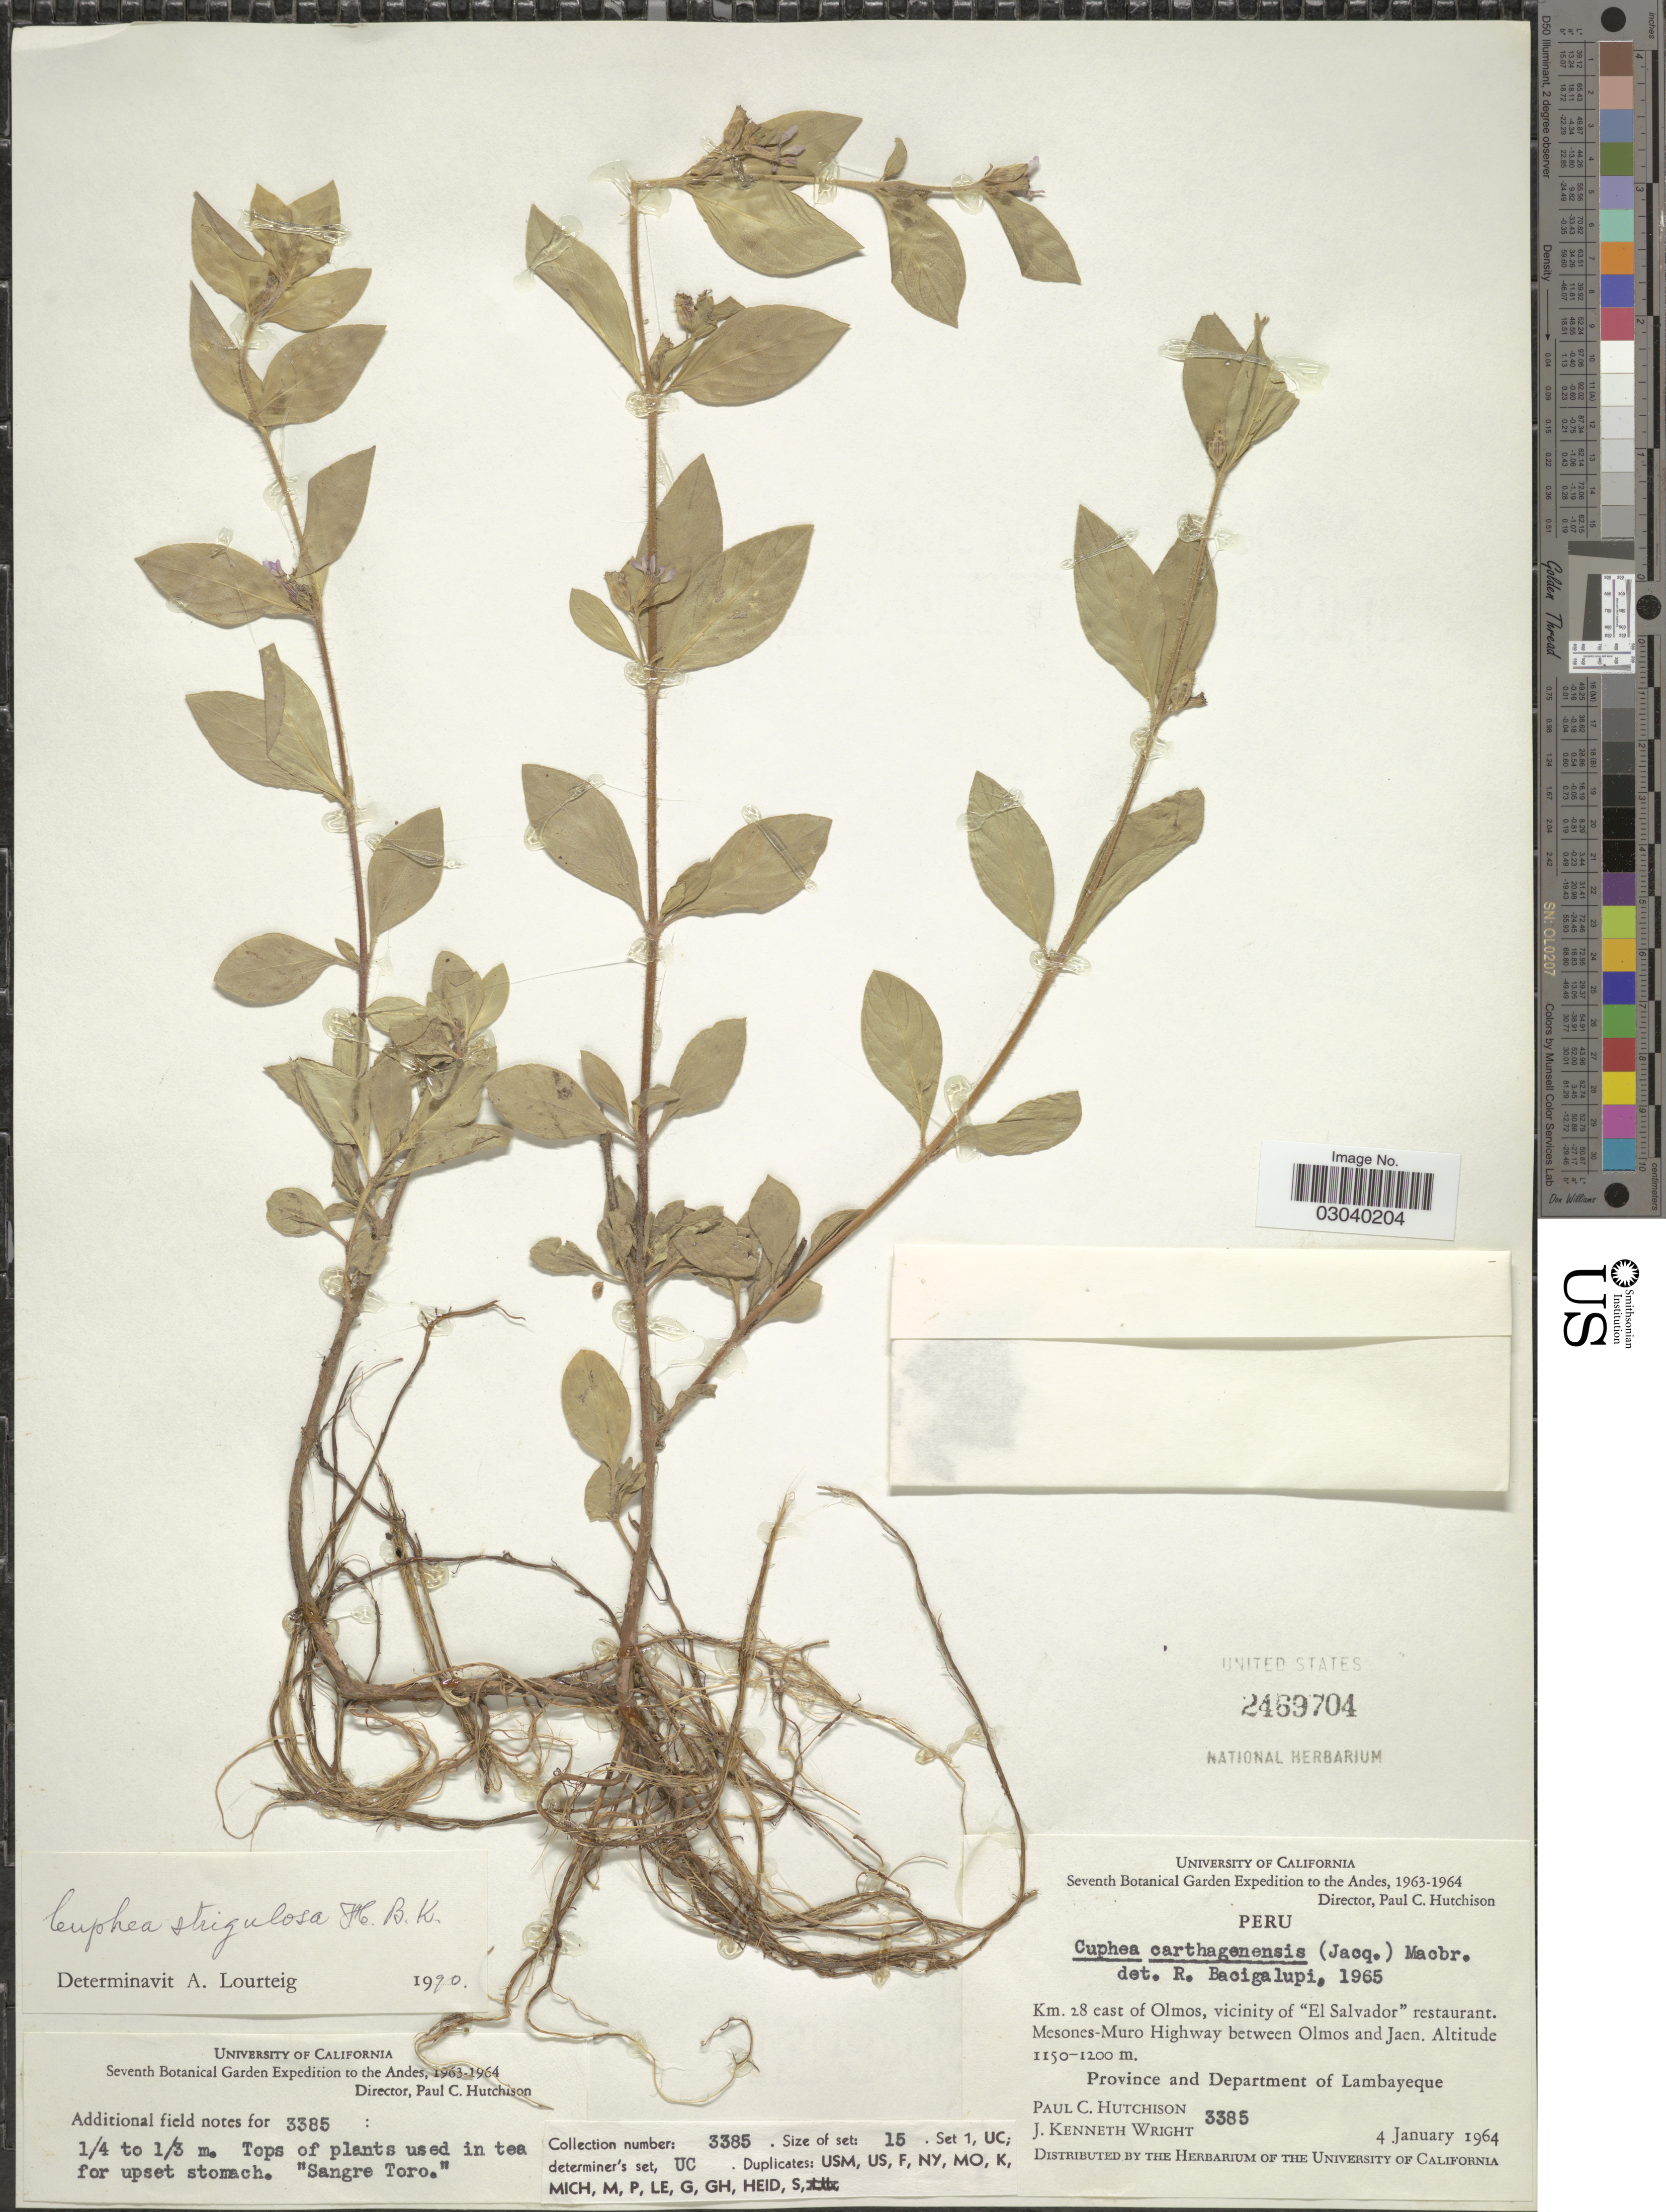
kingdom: Plantae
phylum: Tracheophyta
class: Magnoliopsida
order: Myrtales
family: Lythraceae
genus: Cuphea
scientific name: Cuphea strigulosa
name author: Kunth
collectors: P. C. Hutchison & J. K. Wright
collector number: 3385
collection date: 1964-01-04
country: Peru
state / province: Lambayeque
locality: Km. 28 east of Olmos, vicinity of "El Salvador" restaurant. Mesones-Muro Highway between Olmos and Jaen. Province and Department of Lambayeque.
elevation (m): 1150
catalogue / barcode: US 2469704